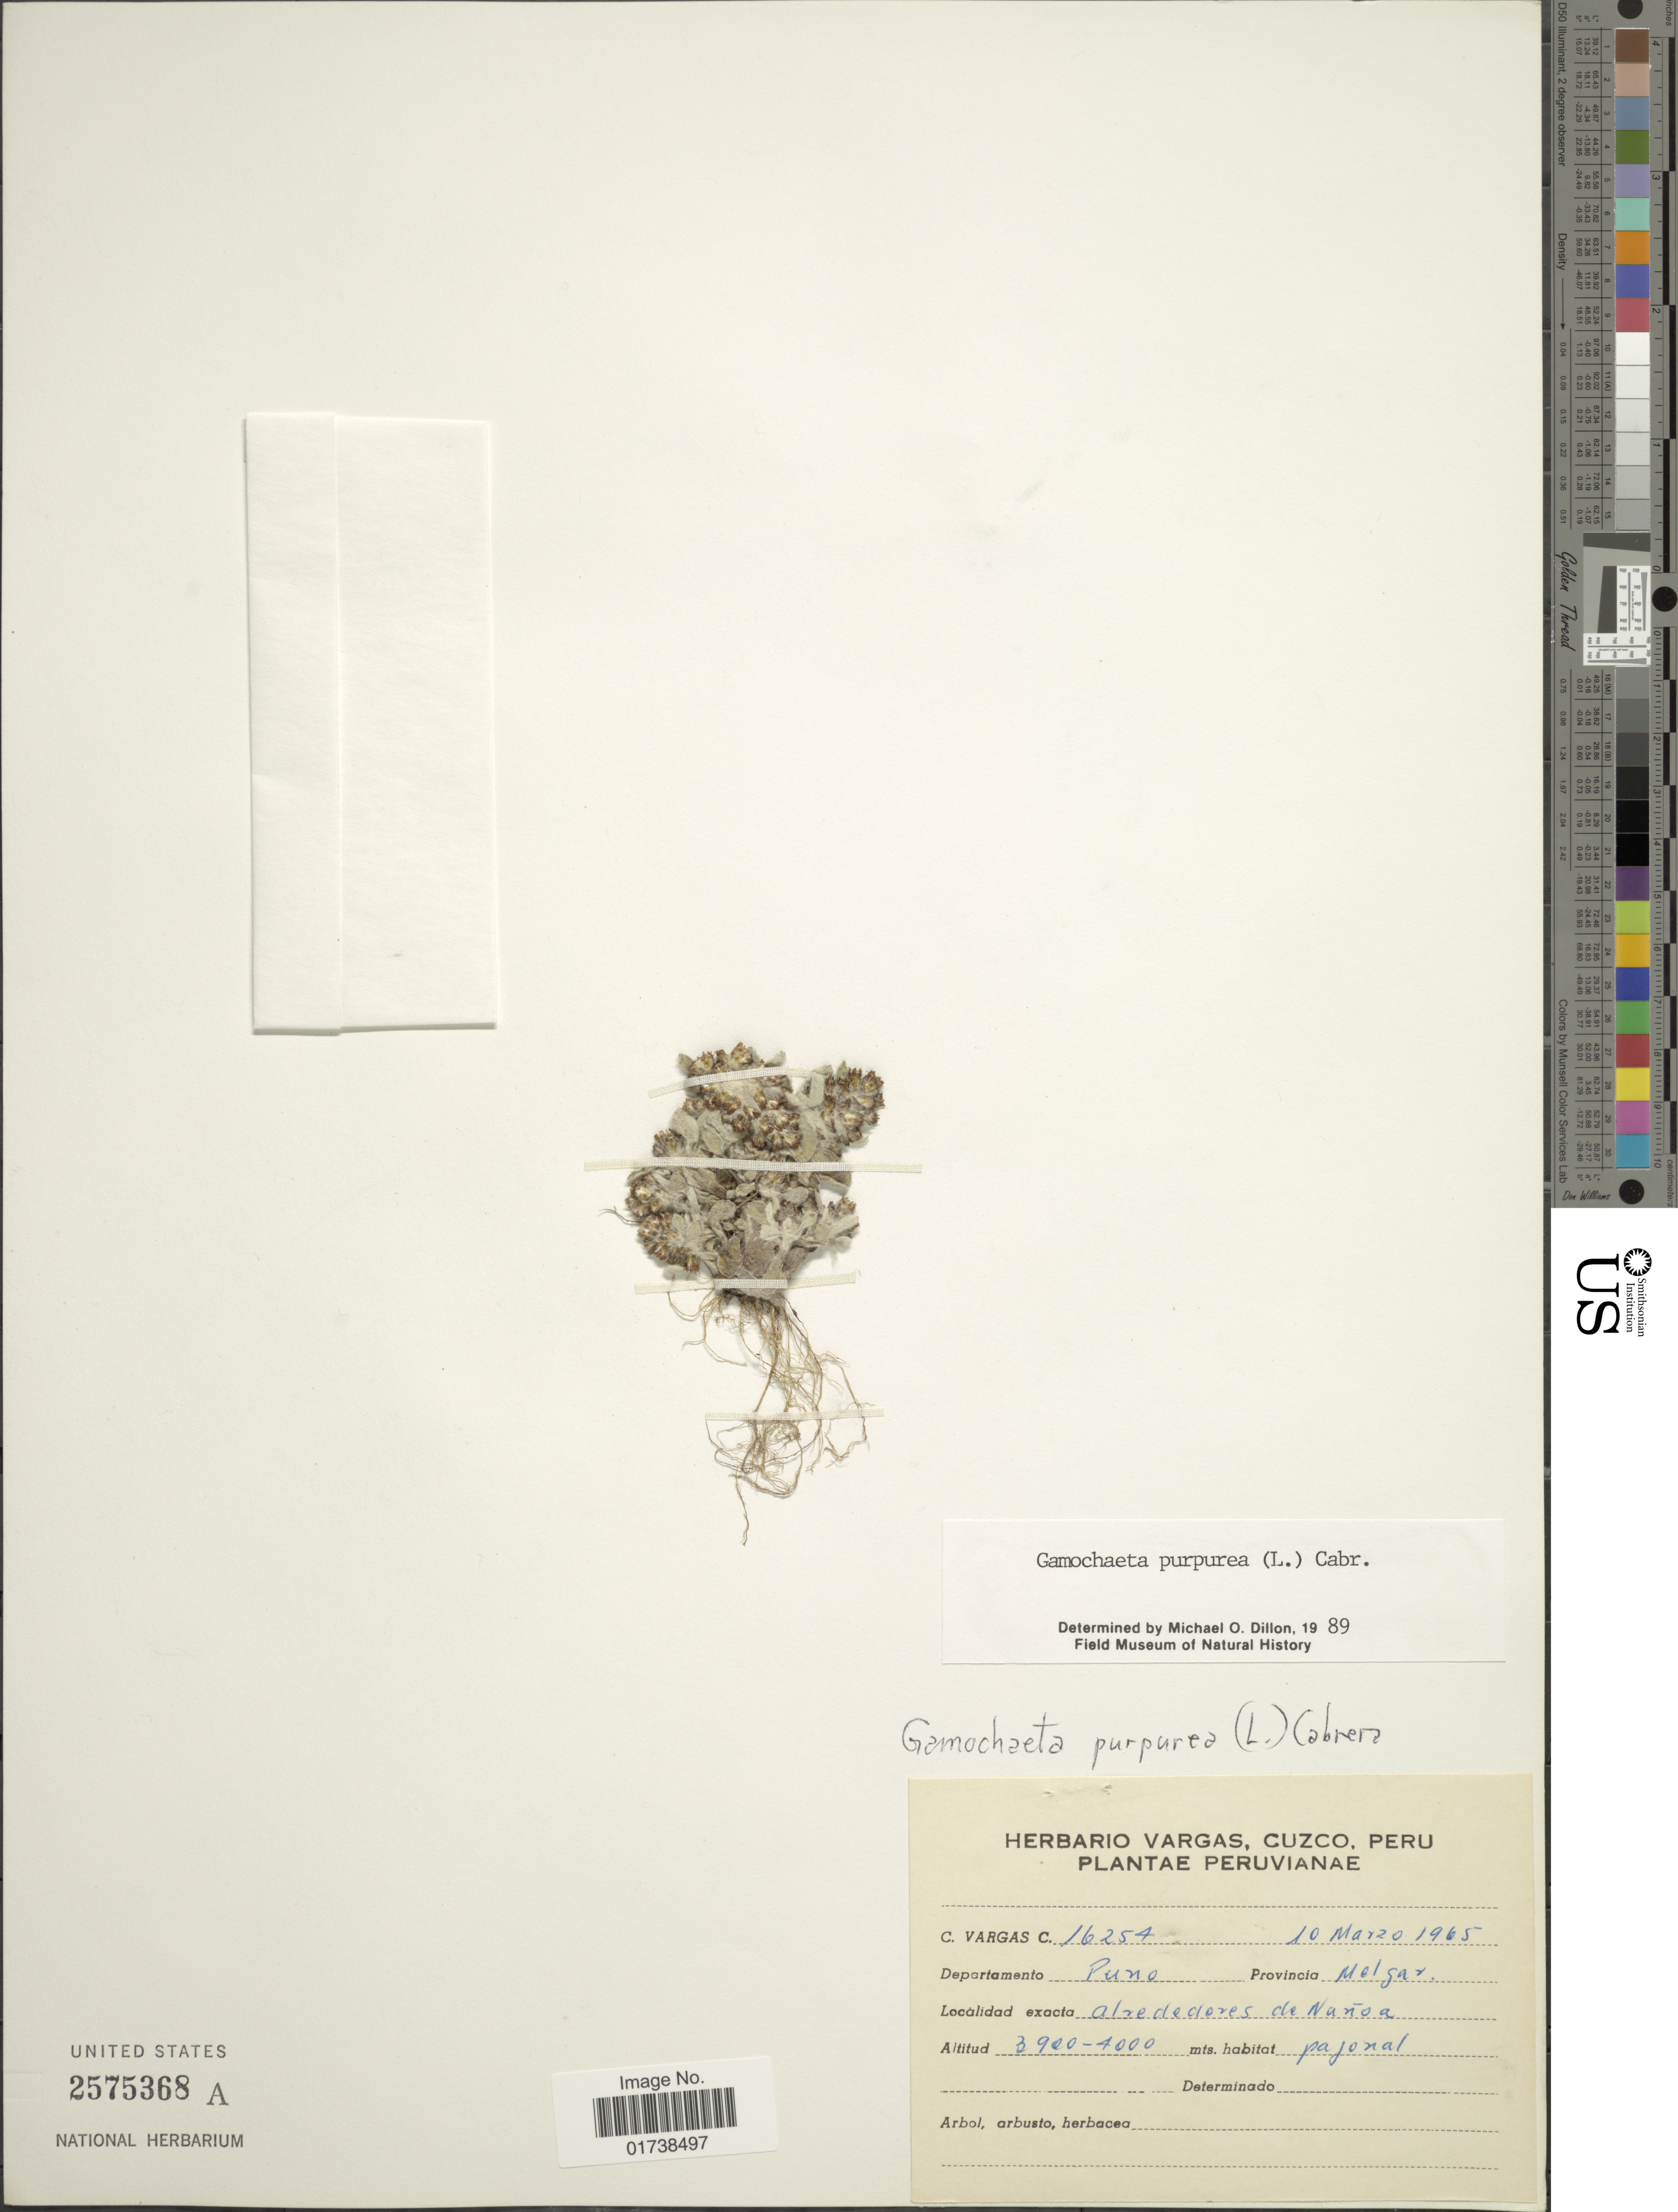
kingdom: Plantae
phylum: Tracheophyta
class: Magnoliopsida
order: Asterales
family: Asteraceae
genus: Gamochaeta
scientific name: Gamochaeta purpurea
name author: (L.) Cabrera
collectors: C. Vargas Calderón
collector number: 16254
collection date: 1965-03-10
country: Peru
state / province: Puno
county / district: Melgar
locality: alrededores de Nuñoa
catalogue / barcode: US 2575368A